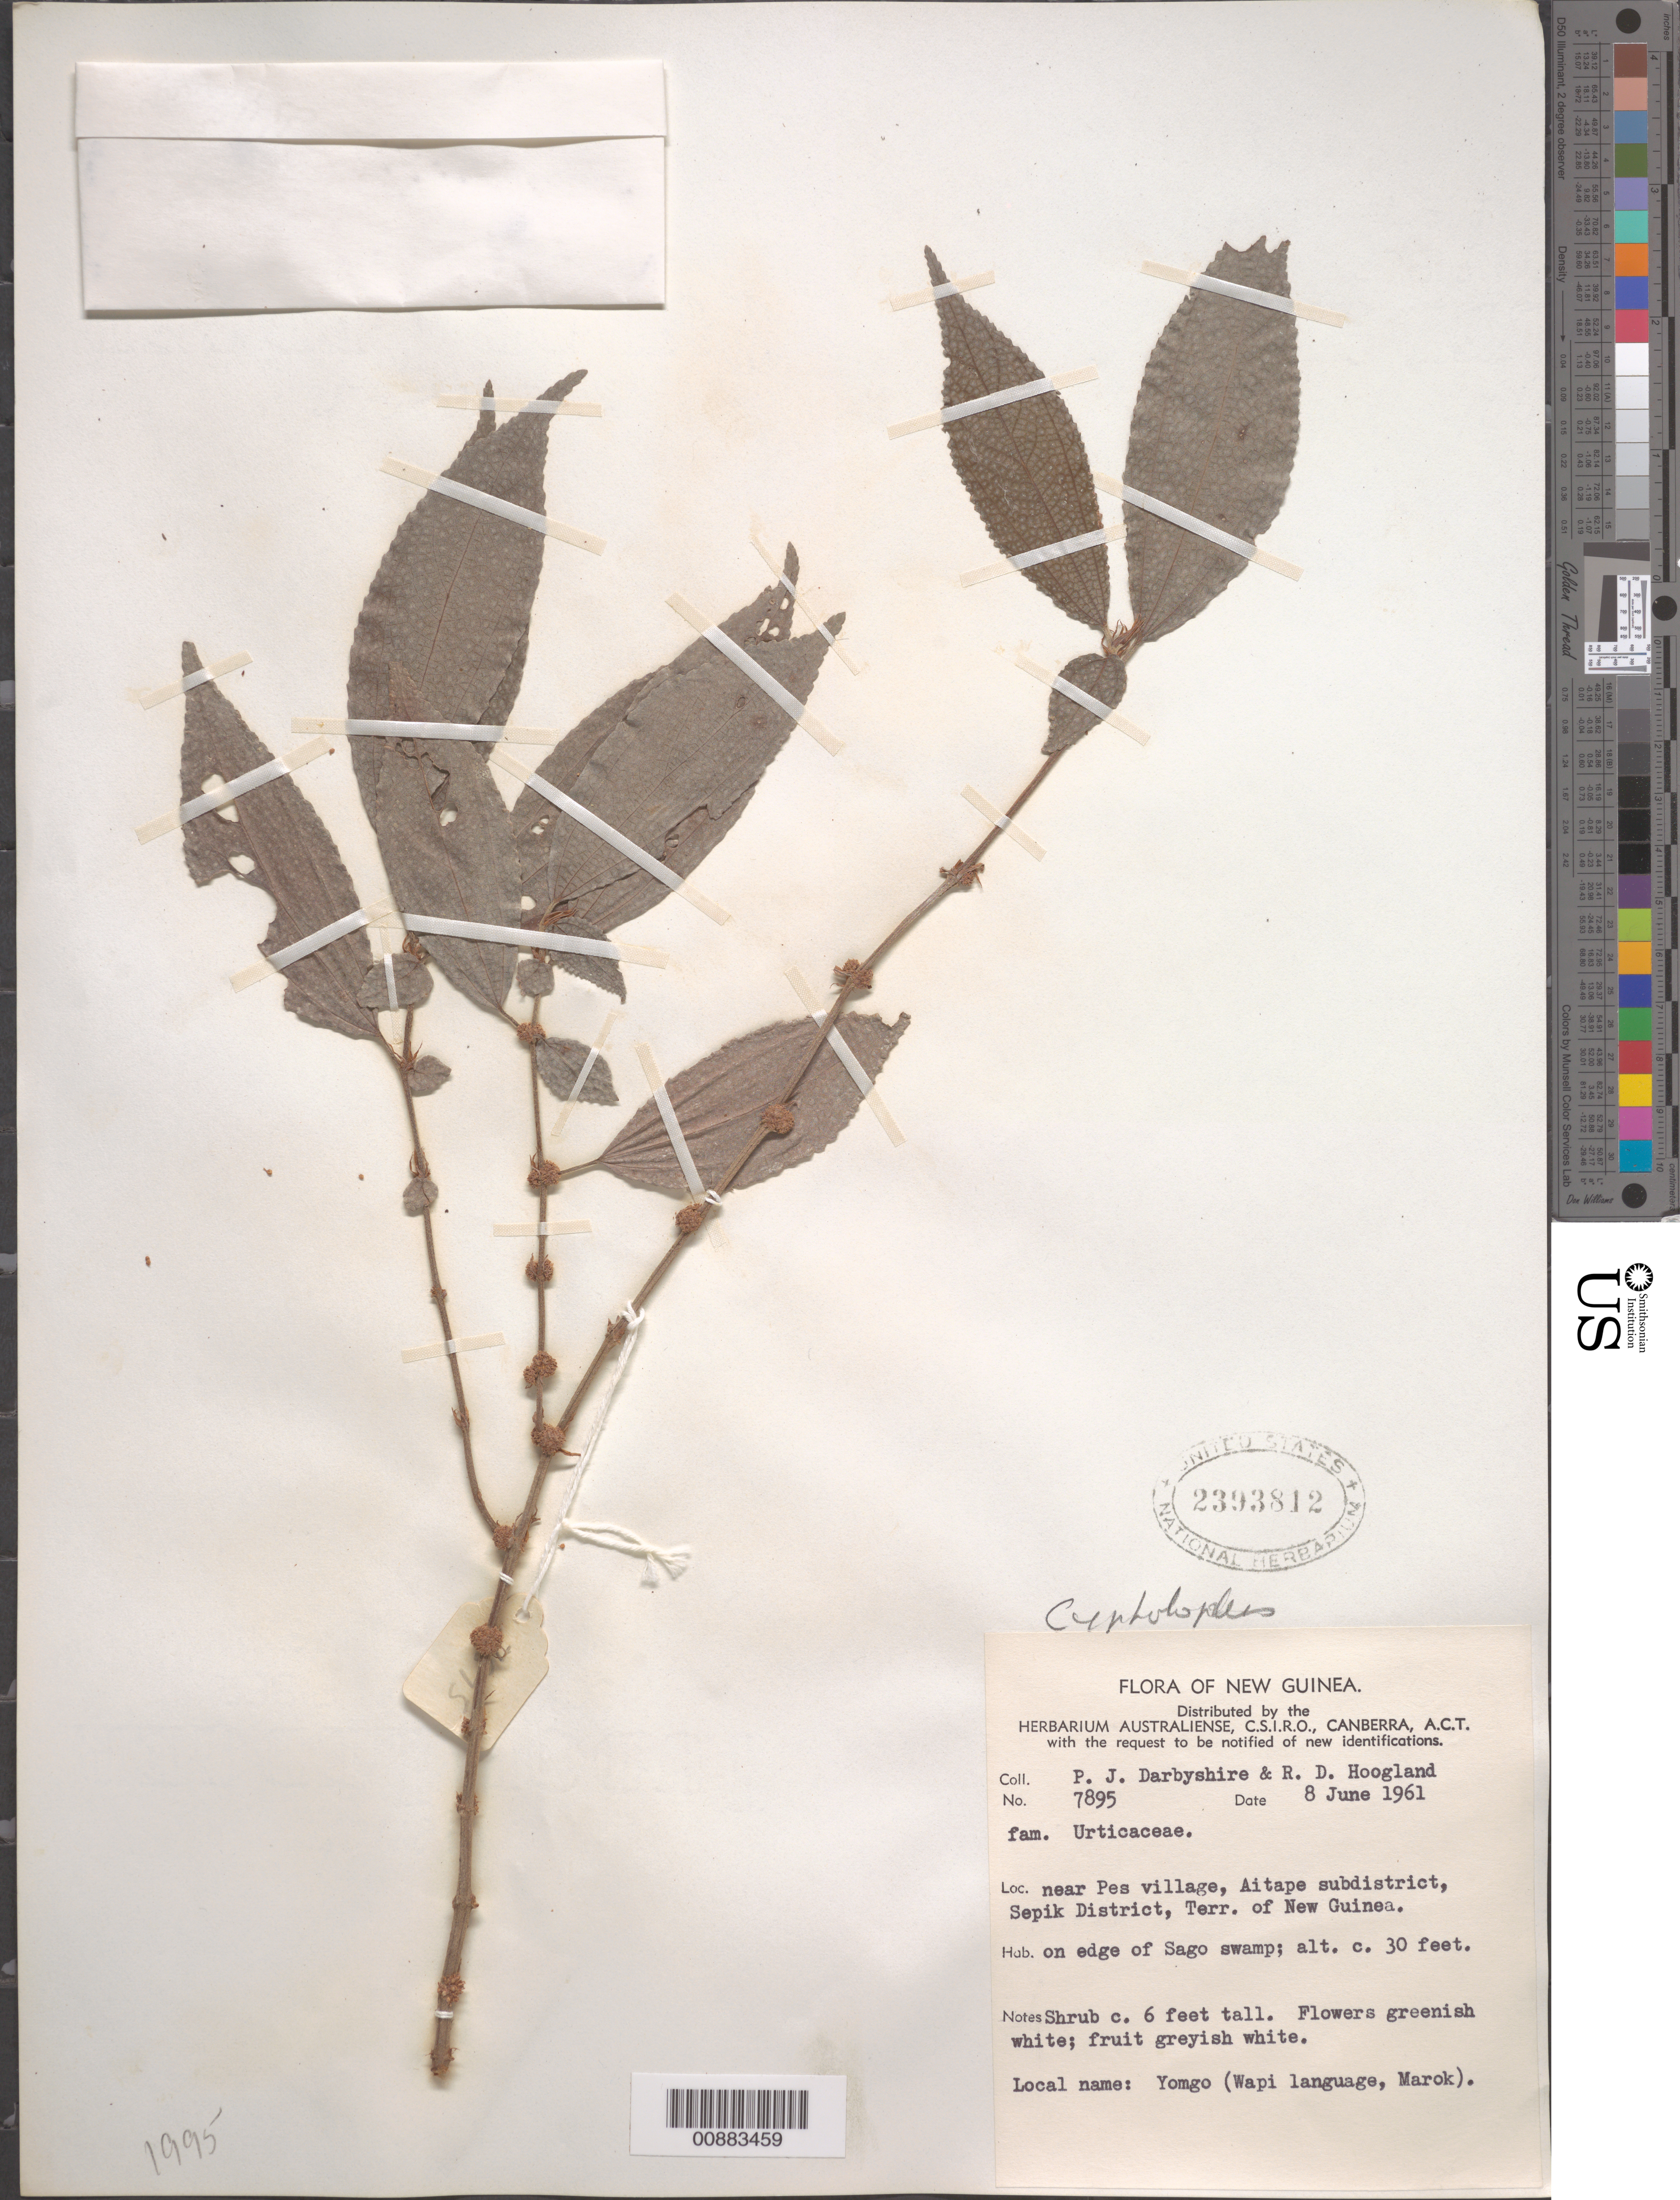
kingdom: Plantae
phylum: Tracheophyta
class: Magnoliopsida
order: Rosales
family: Urticaceae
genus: Pouzolzia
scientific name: Pouzolzia sp.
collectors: P. Darbyshire & R. D. Hoogland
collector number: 7895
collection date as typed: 08 Jun 1961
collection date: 1961-06-08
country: Papua New Guinea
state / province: Sandaun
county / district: Aitape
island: New Guinea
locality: near Pes village, Aitape subdistrict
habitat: on edge of Sago swamp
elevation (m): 9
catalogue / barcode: US 2393812